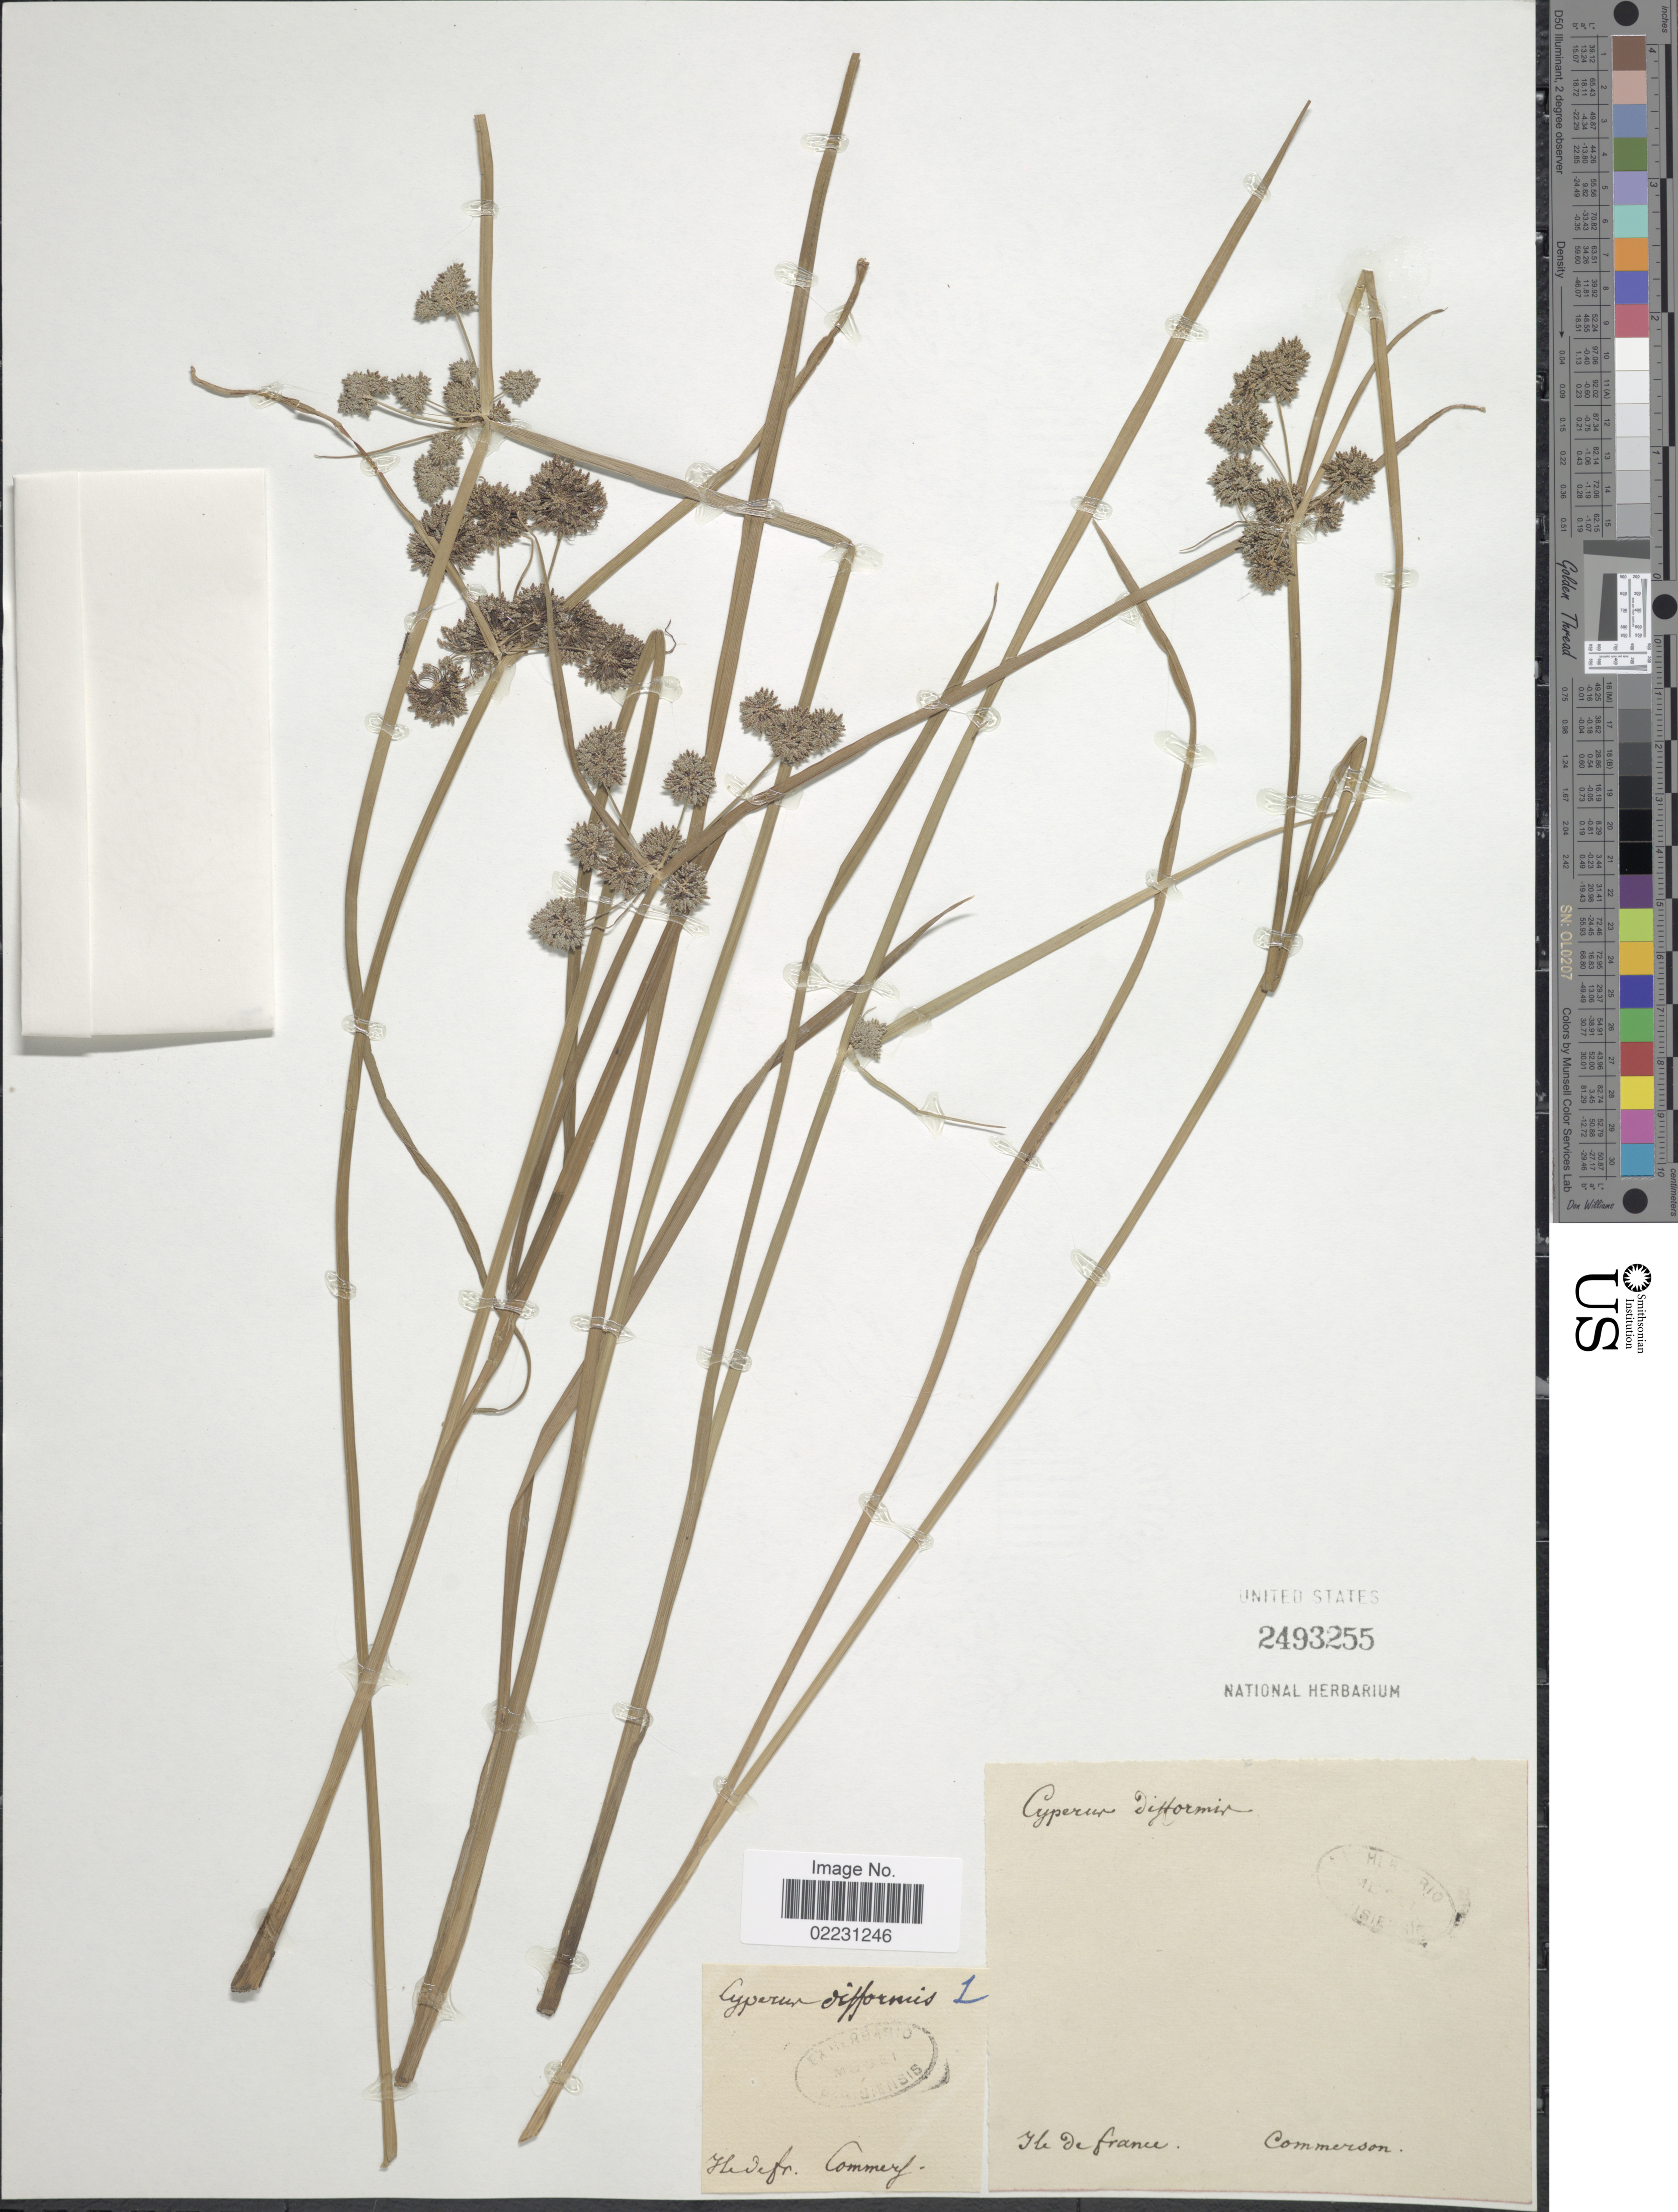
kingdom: Plantae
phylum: Tracheophyta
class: Liliopsida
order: Poales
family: Cyperaceae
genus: Cyperus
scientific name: Cyperus difformis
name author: L.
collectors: Commerson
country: Mauritius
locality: Ile de France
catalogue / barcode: US 2493255